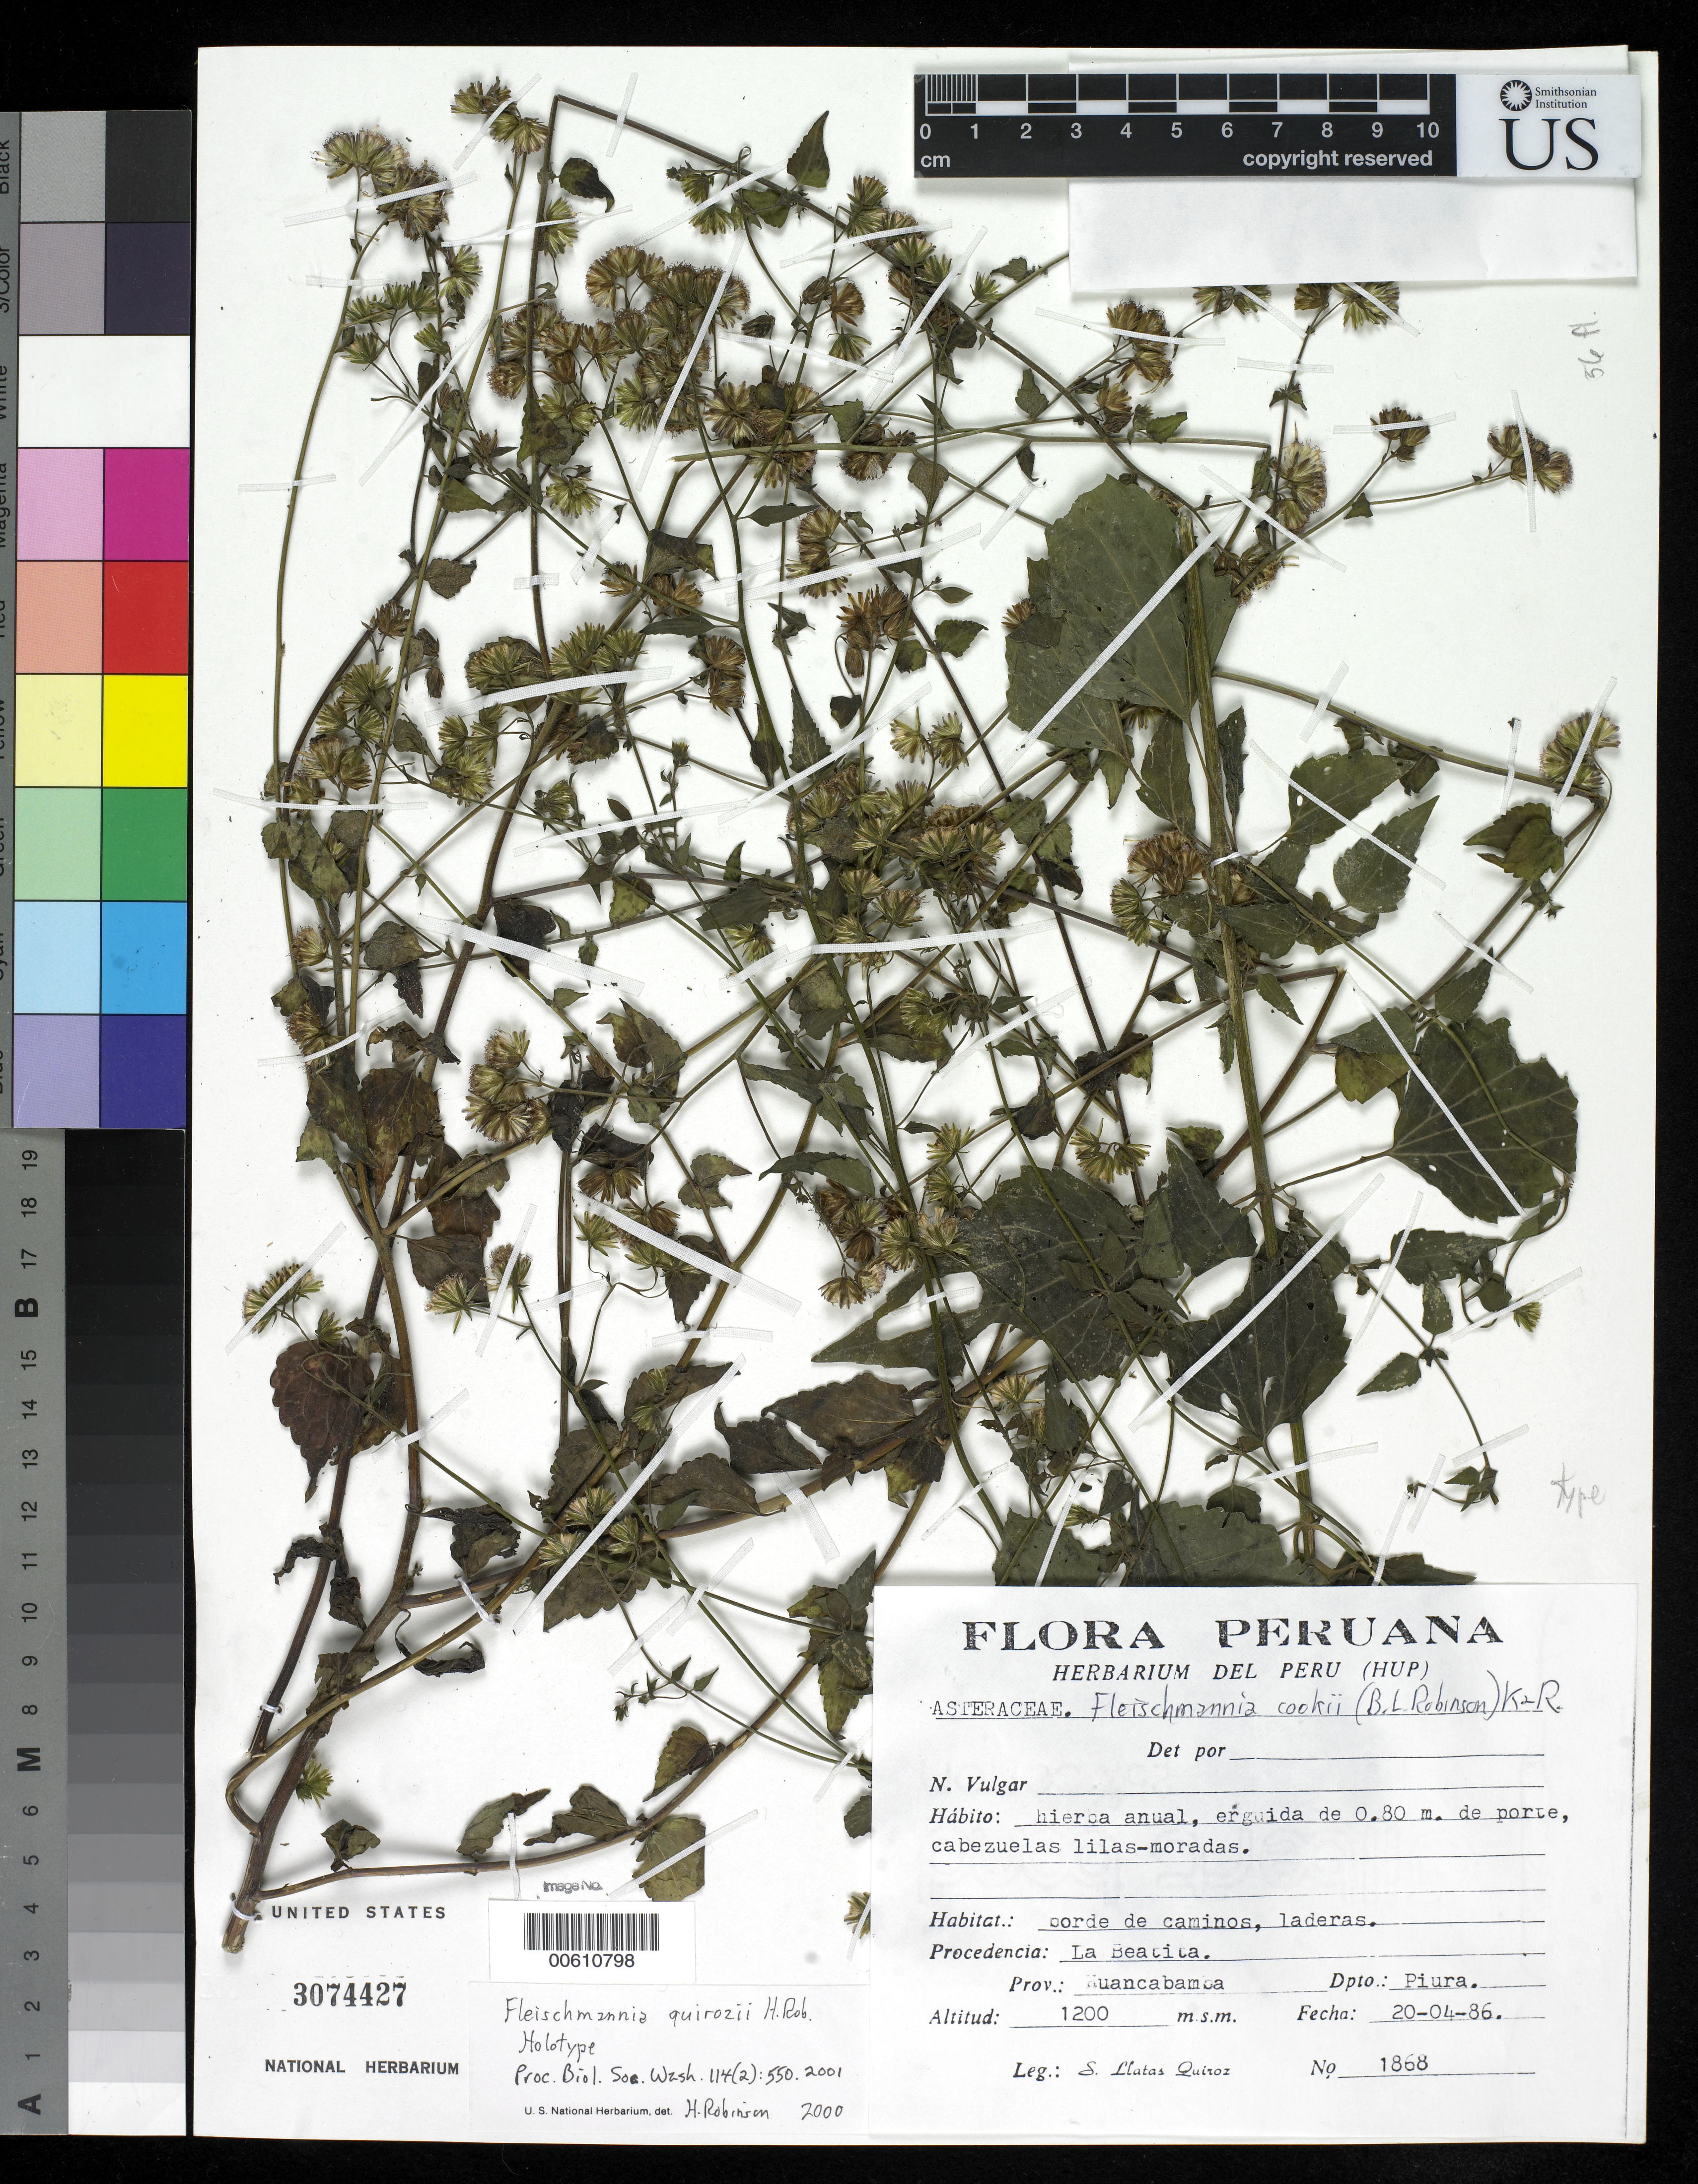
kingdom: Plantae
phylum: Tracheophyta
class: Magnoliopsida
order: Asterales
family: Asteraceae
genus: Fleischmannia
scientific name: Fleischmannia quirozii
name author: H. Rob.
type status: Holotype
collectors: S. L. Quiroz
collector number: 1868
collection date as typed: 20 Apr 1986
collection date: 1986-04-20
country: Peru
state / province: Piura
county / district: Huancabamba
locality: La Beatita.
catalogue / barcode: US 3074427